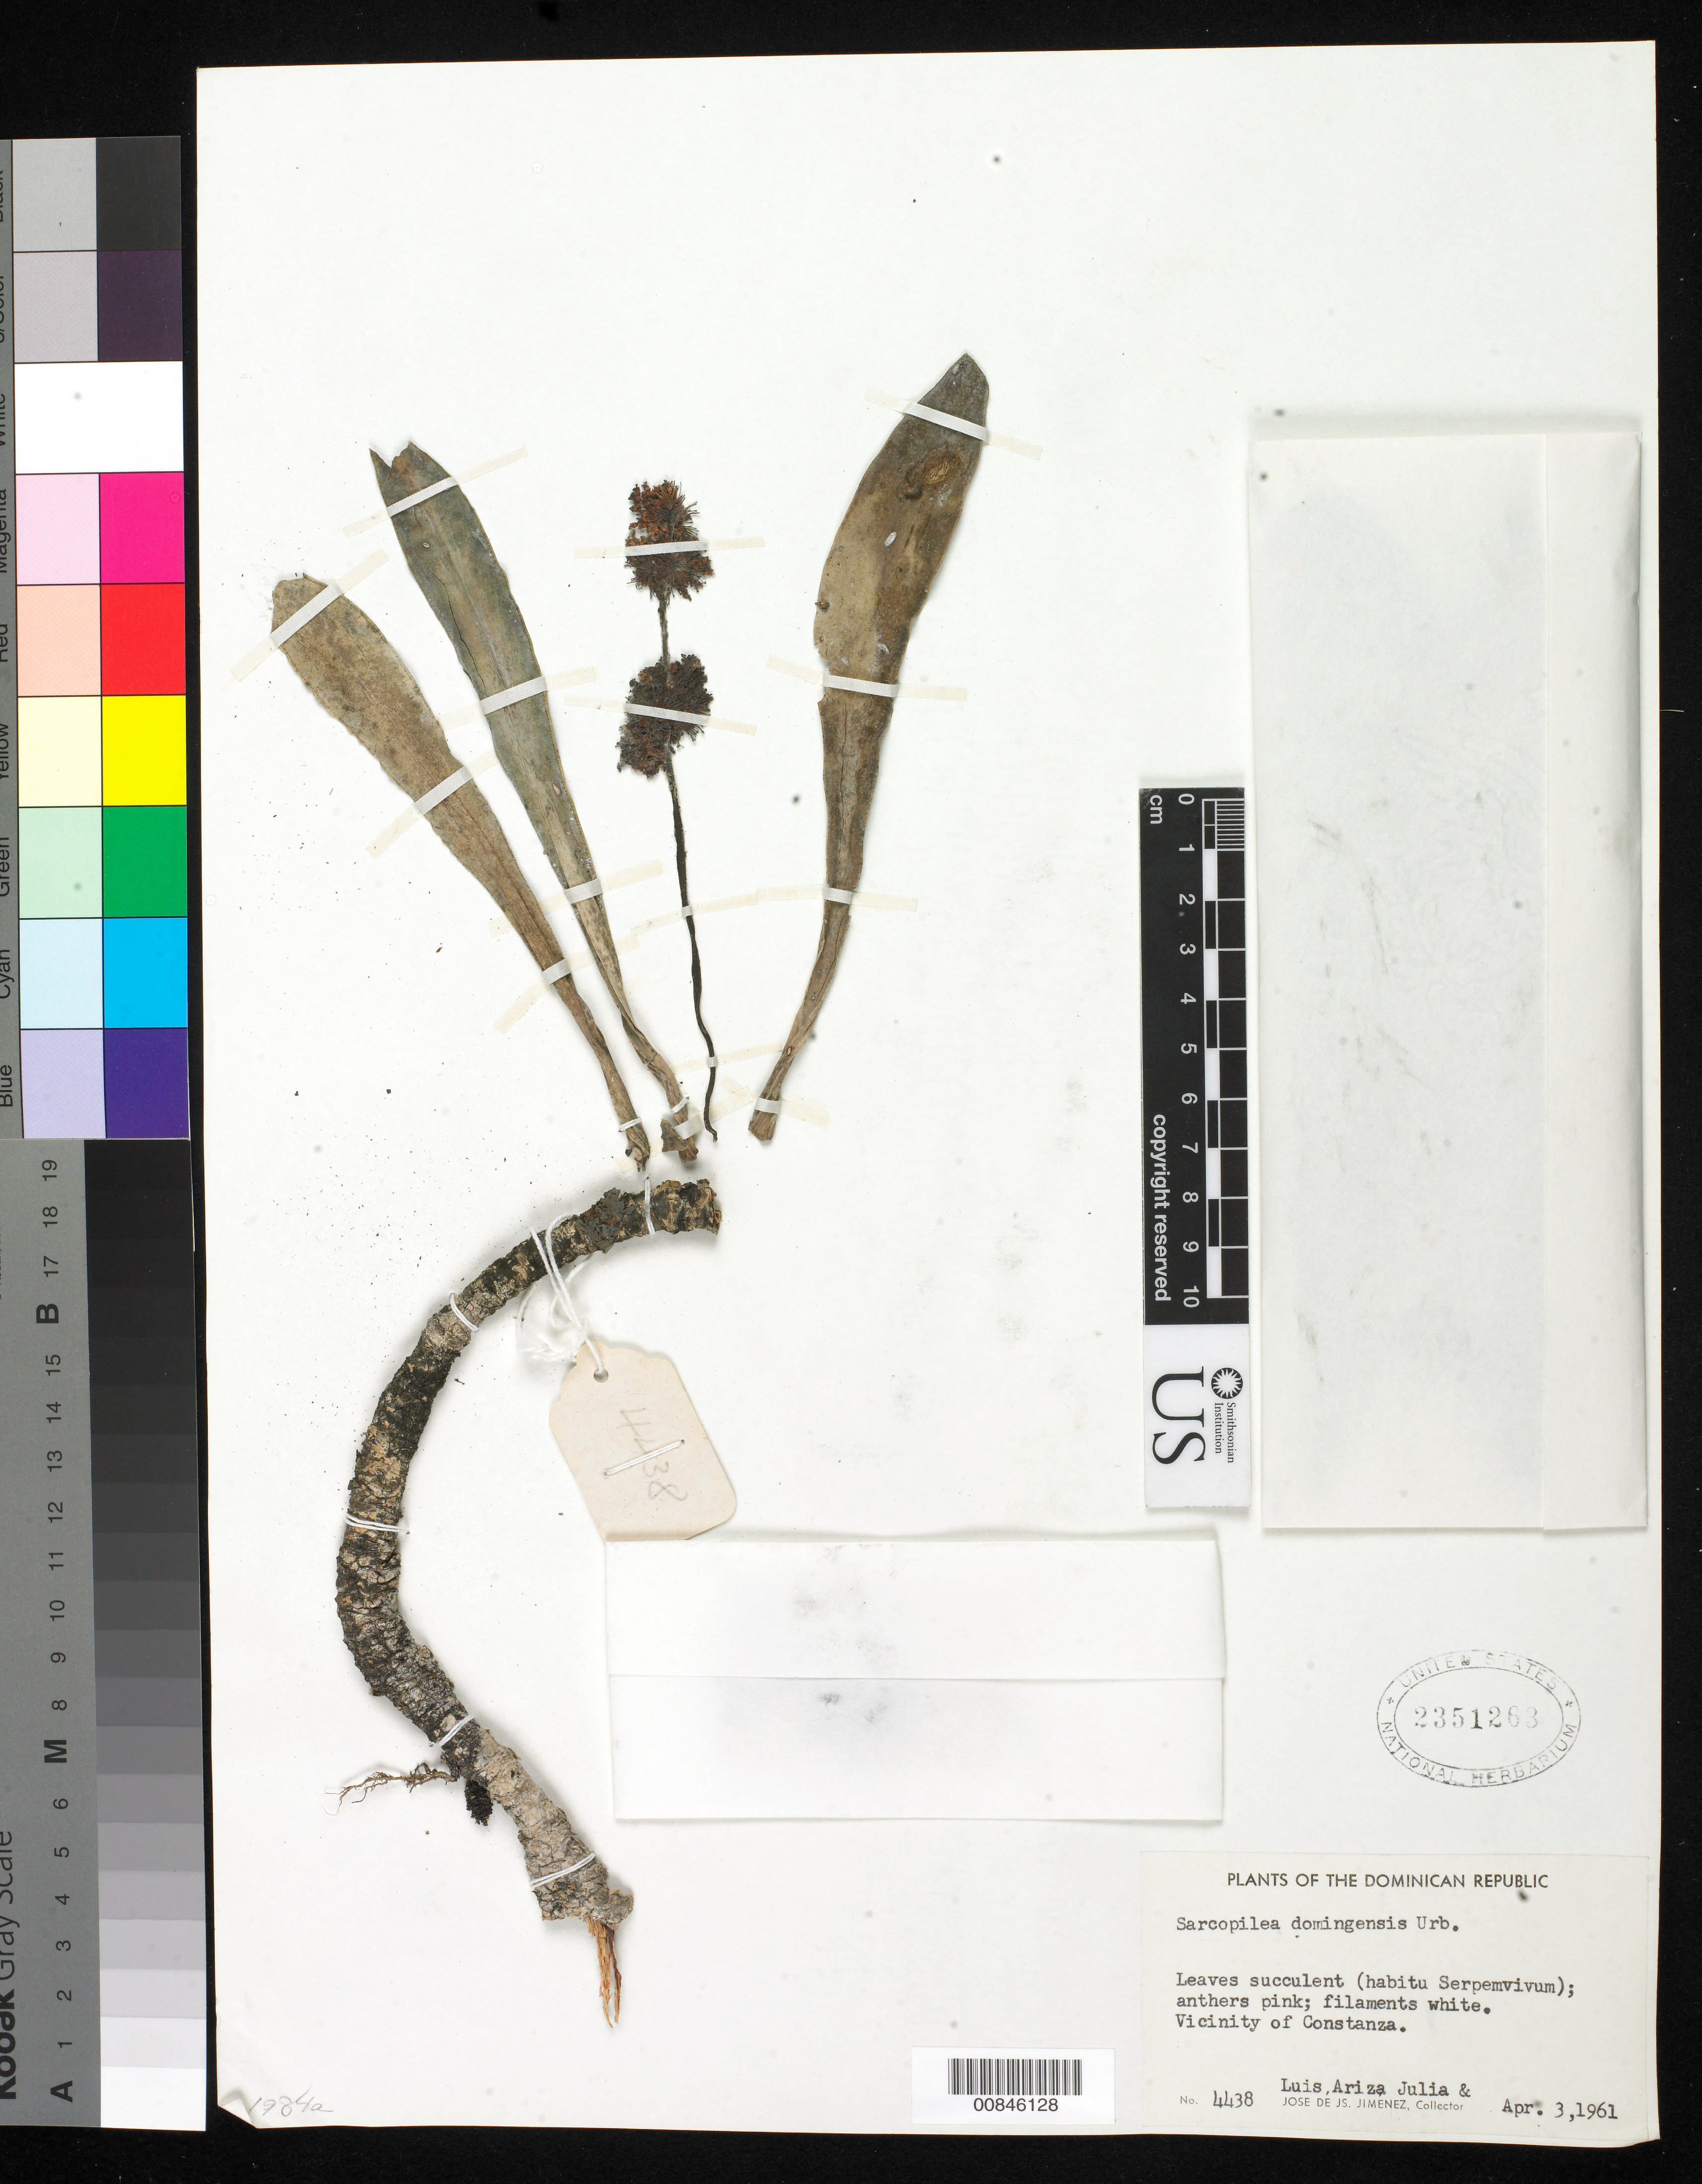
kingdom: Plantae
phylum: Tracheophyta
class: Magnoliopsida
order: Rosales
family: Urticaceae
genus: Pilea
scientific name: Pilea fairchildiana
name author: Jestrow & Jiménez Rodr.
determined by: Dorr, L. J., (BOT), Smithsonian Institution - National Museum of Natural History (UNITED STATES)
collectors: J. J. Jiménez & L. Ariza-Julia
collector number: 4438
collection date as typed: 03 Apr 1961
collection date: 1961-04-03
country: Dominican Republic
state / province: La Vega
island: Hispaniola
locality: Vicinity of Constanza.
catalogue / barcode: US 2351263